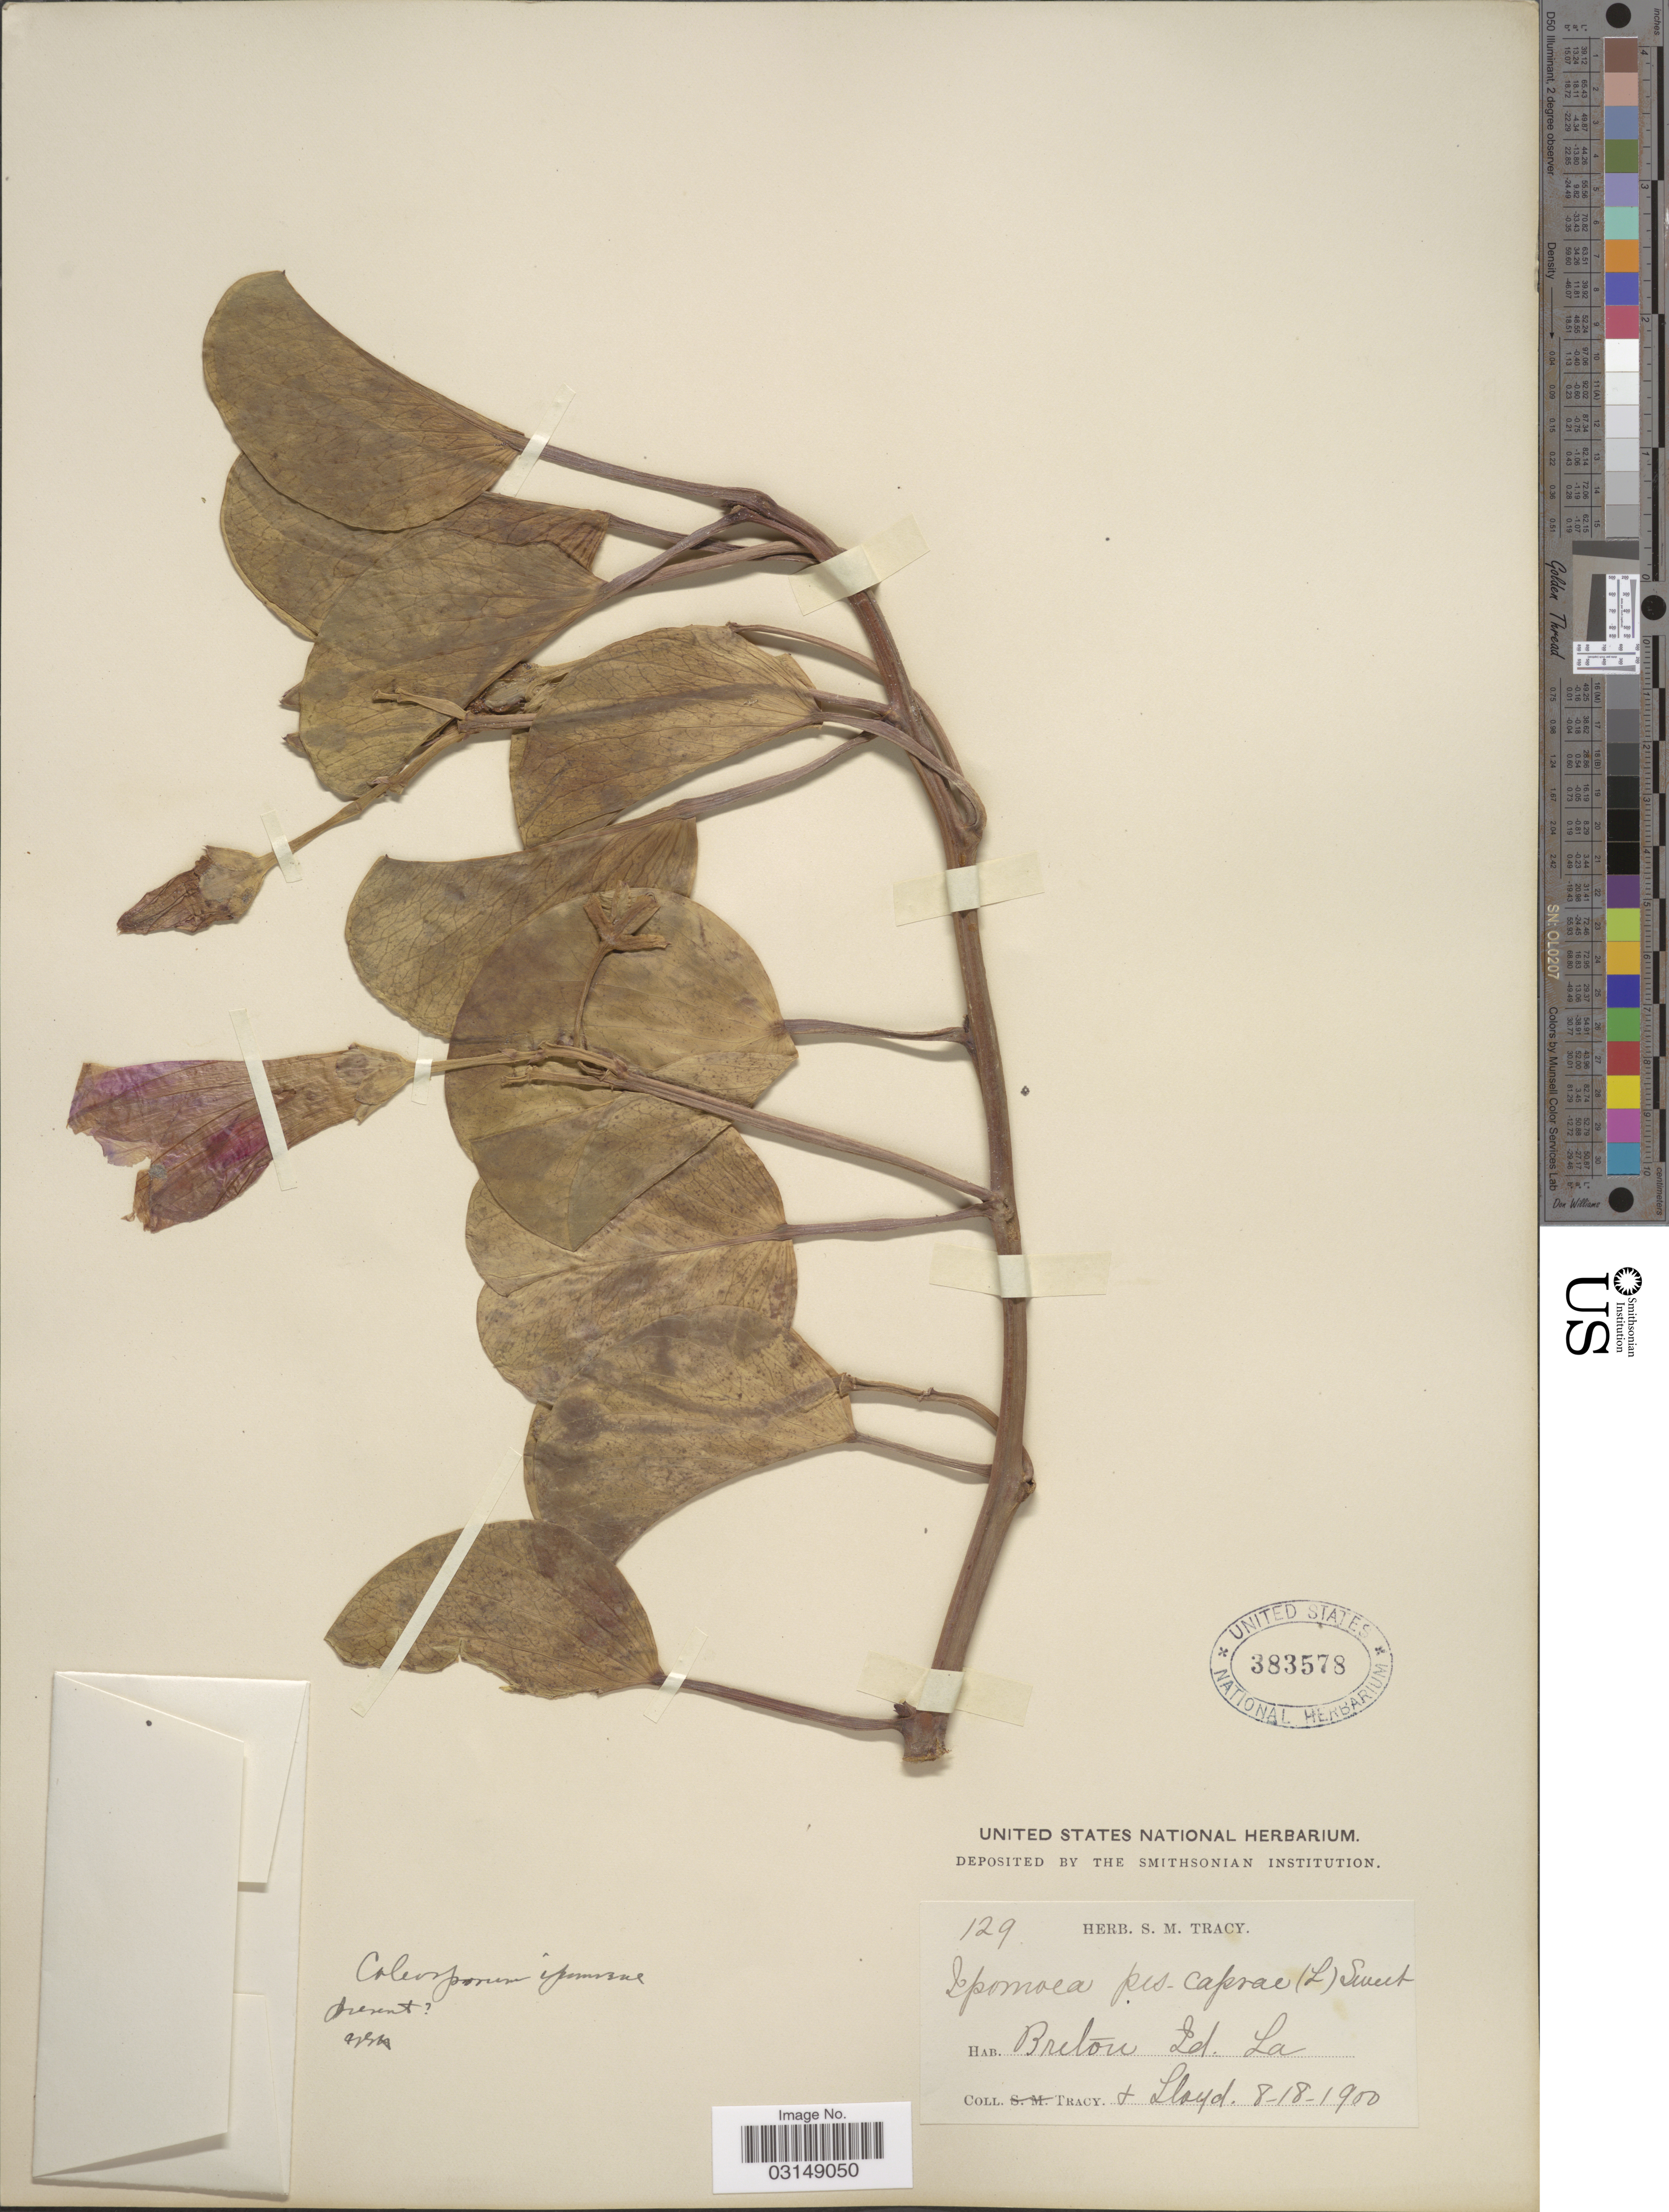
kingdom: Plantae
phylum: Tracheophyta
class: Magnoliopsida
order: Solanales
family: Convolvulaceae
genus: Ipomoea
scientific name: Ipomoea pes-caprae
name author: (L.) R. Br.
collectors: -. Tracy & -- Lloyd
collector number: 129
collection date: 1900-08-18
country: United States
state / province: Louisiana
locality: Breton Id.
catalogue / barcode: US 383578